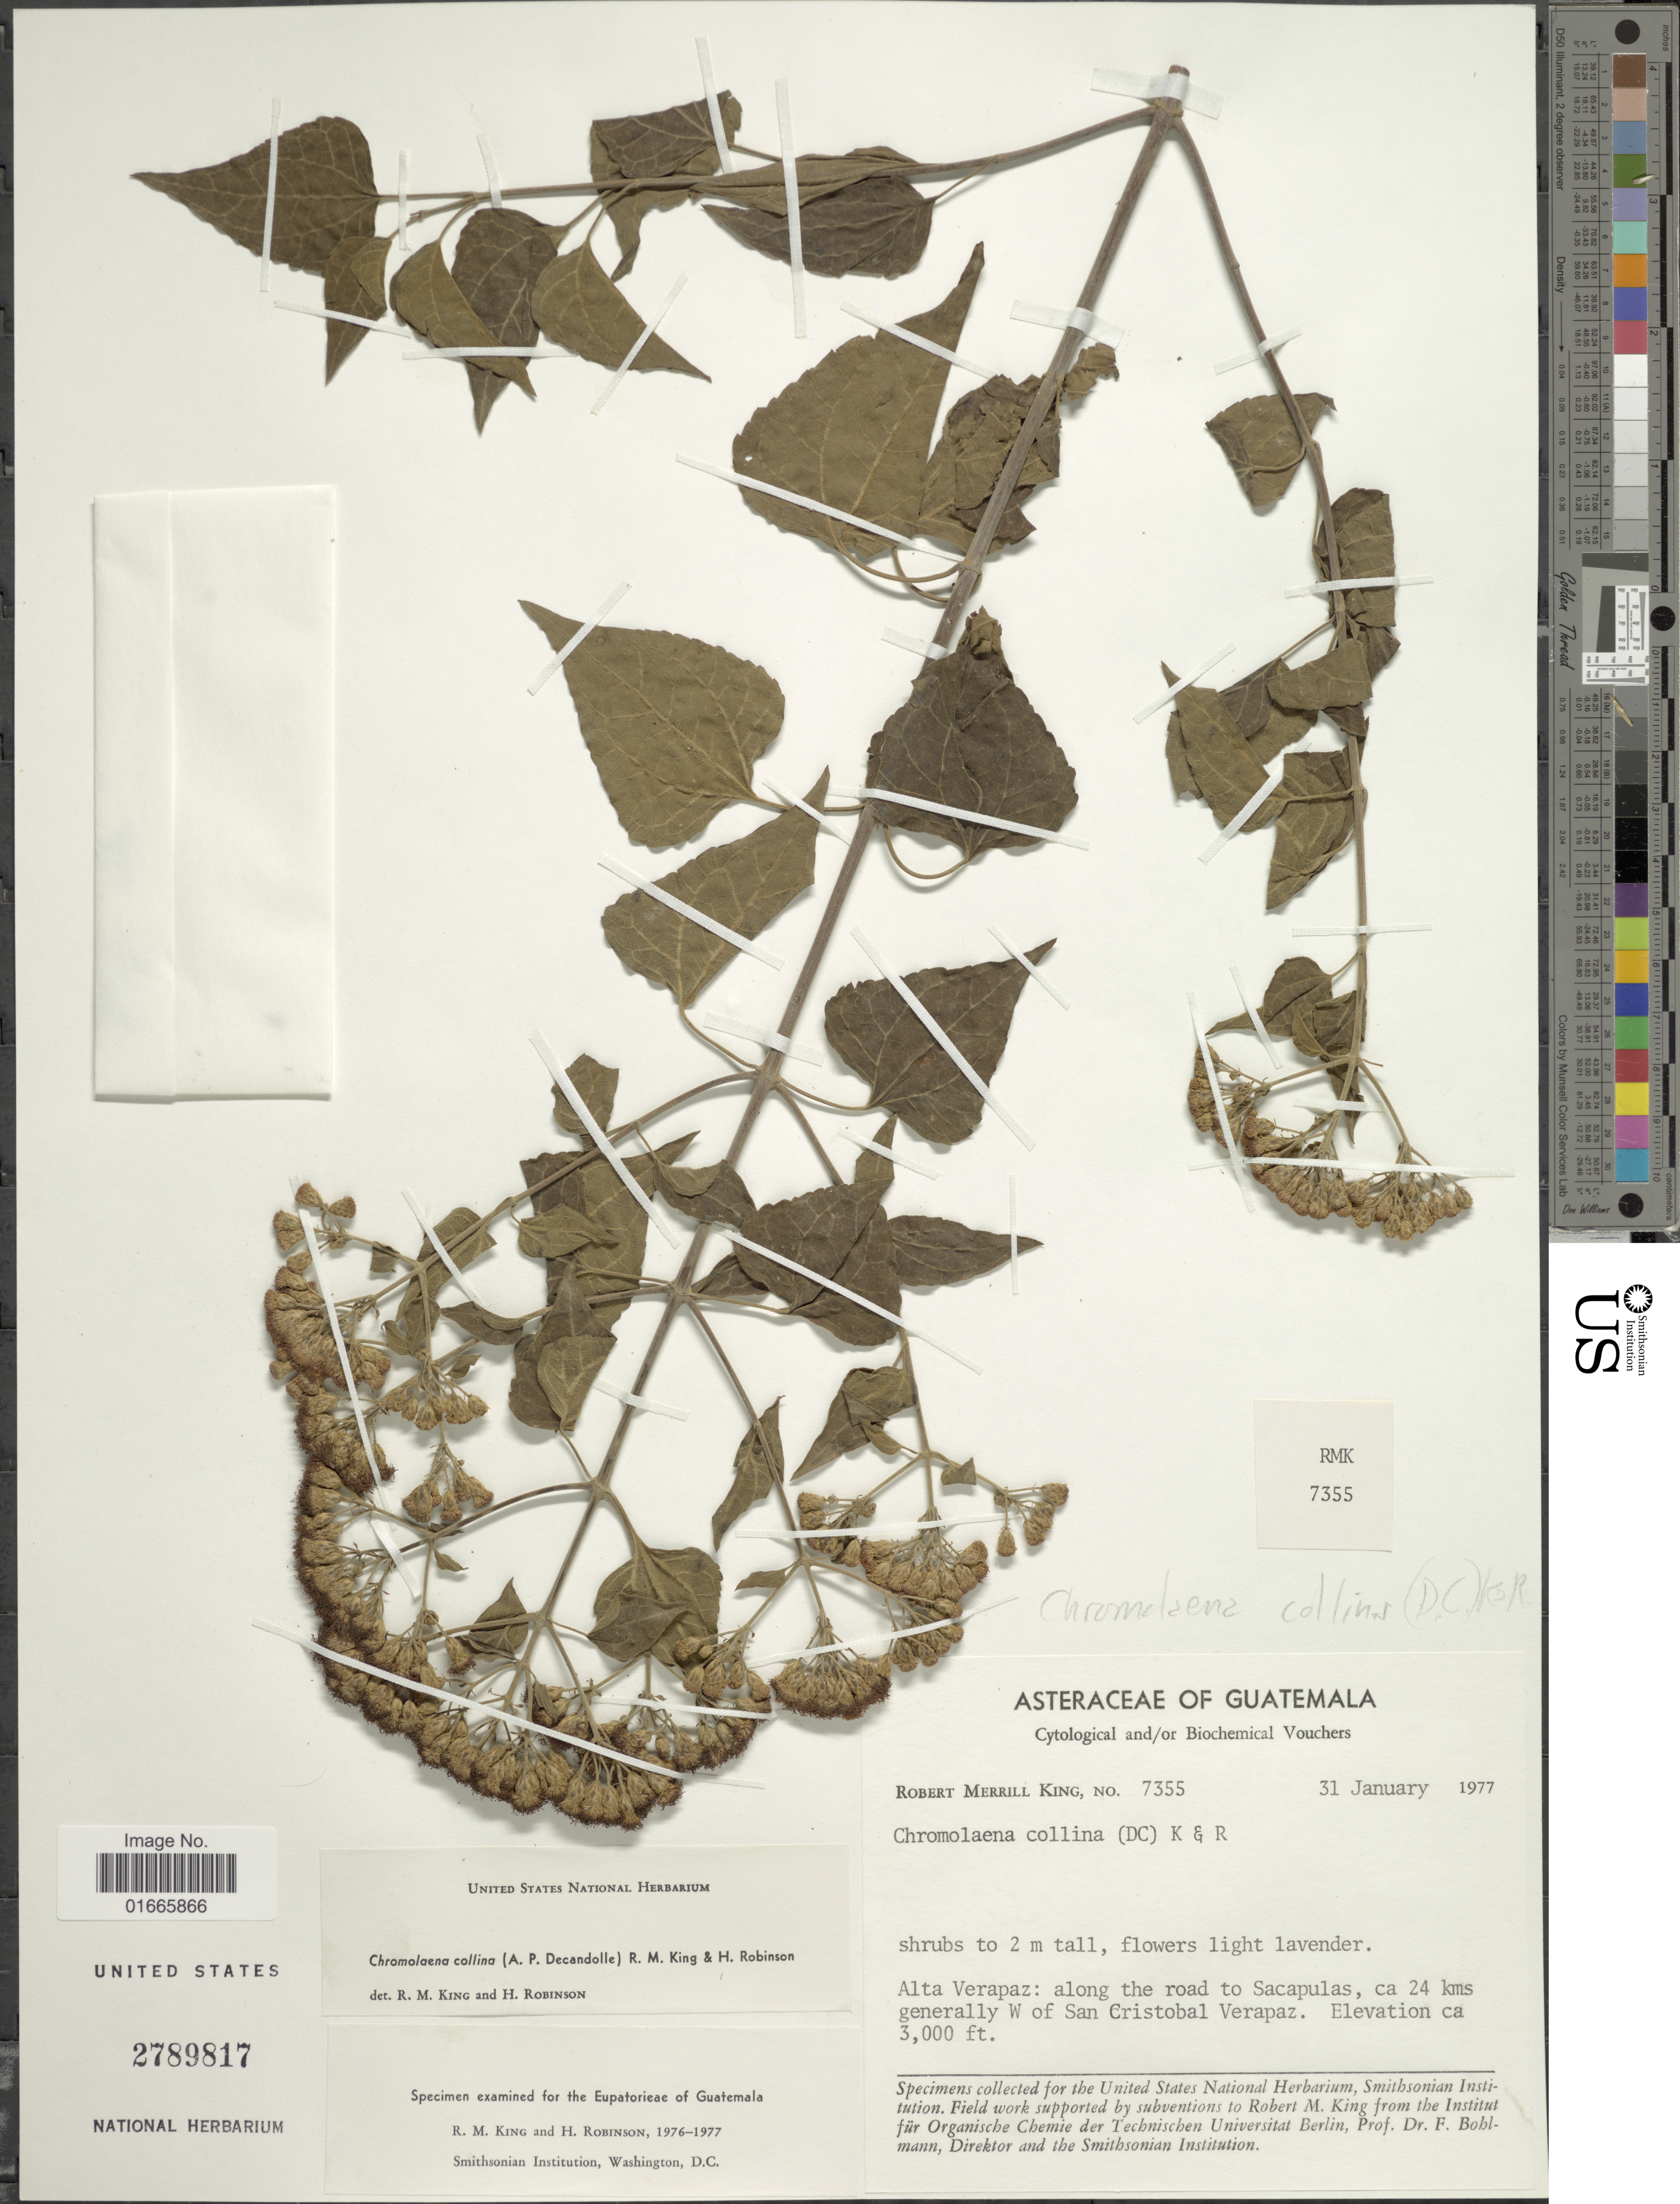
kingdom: Plantae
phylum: Tracheophyta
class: Magnoliopsida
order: Asterales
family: Asteraceae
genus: Chromolaena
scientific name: Chromolaena collina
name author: (DC.) R.M. King & H. Rob.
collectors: R. M. King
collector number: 7355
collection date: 1977-01-31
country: Guatemala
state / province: Alta Verapaz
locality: Alta Verapaz: along the road to Sacapulas, ca 24 kms generally W of San Cristobal Verapaz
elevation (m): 914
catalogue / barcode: US 2789817